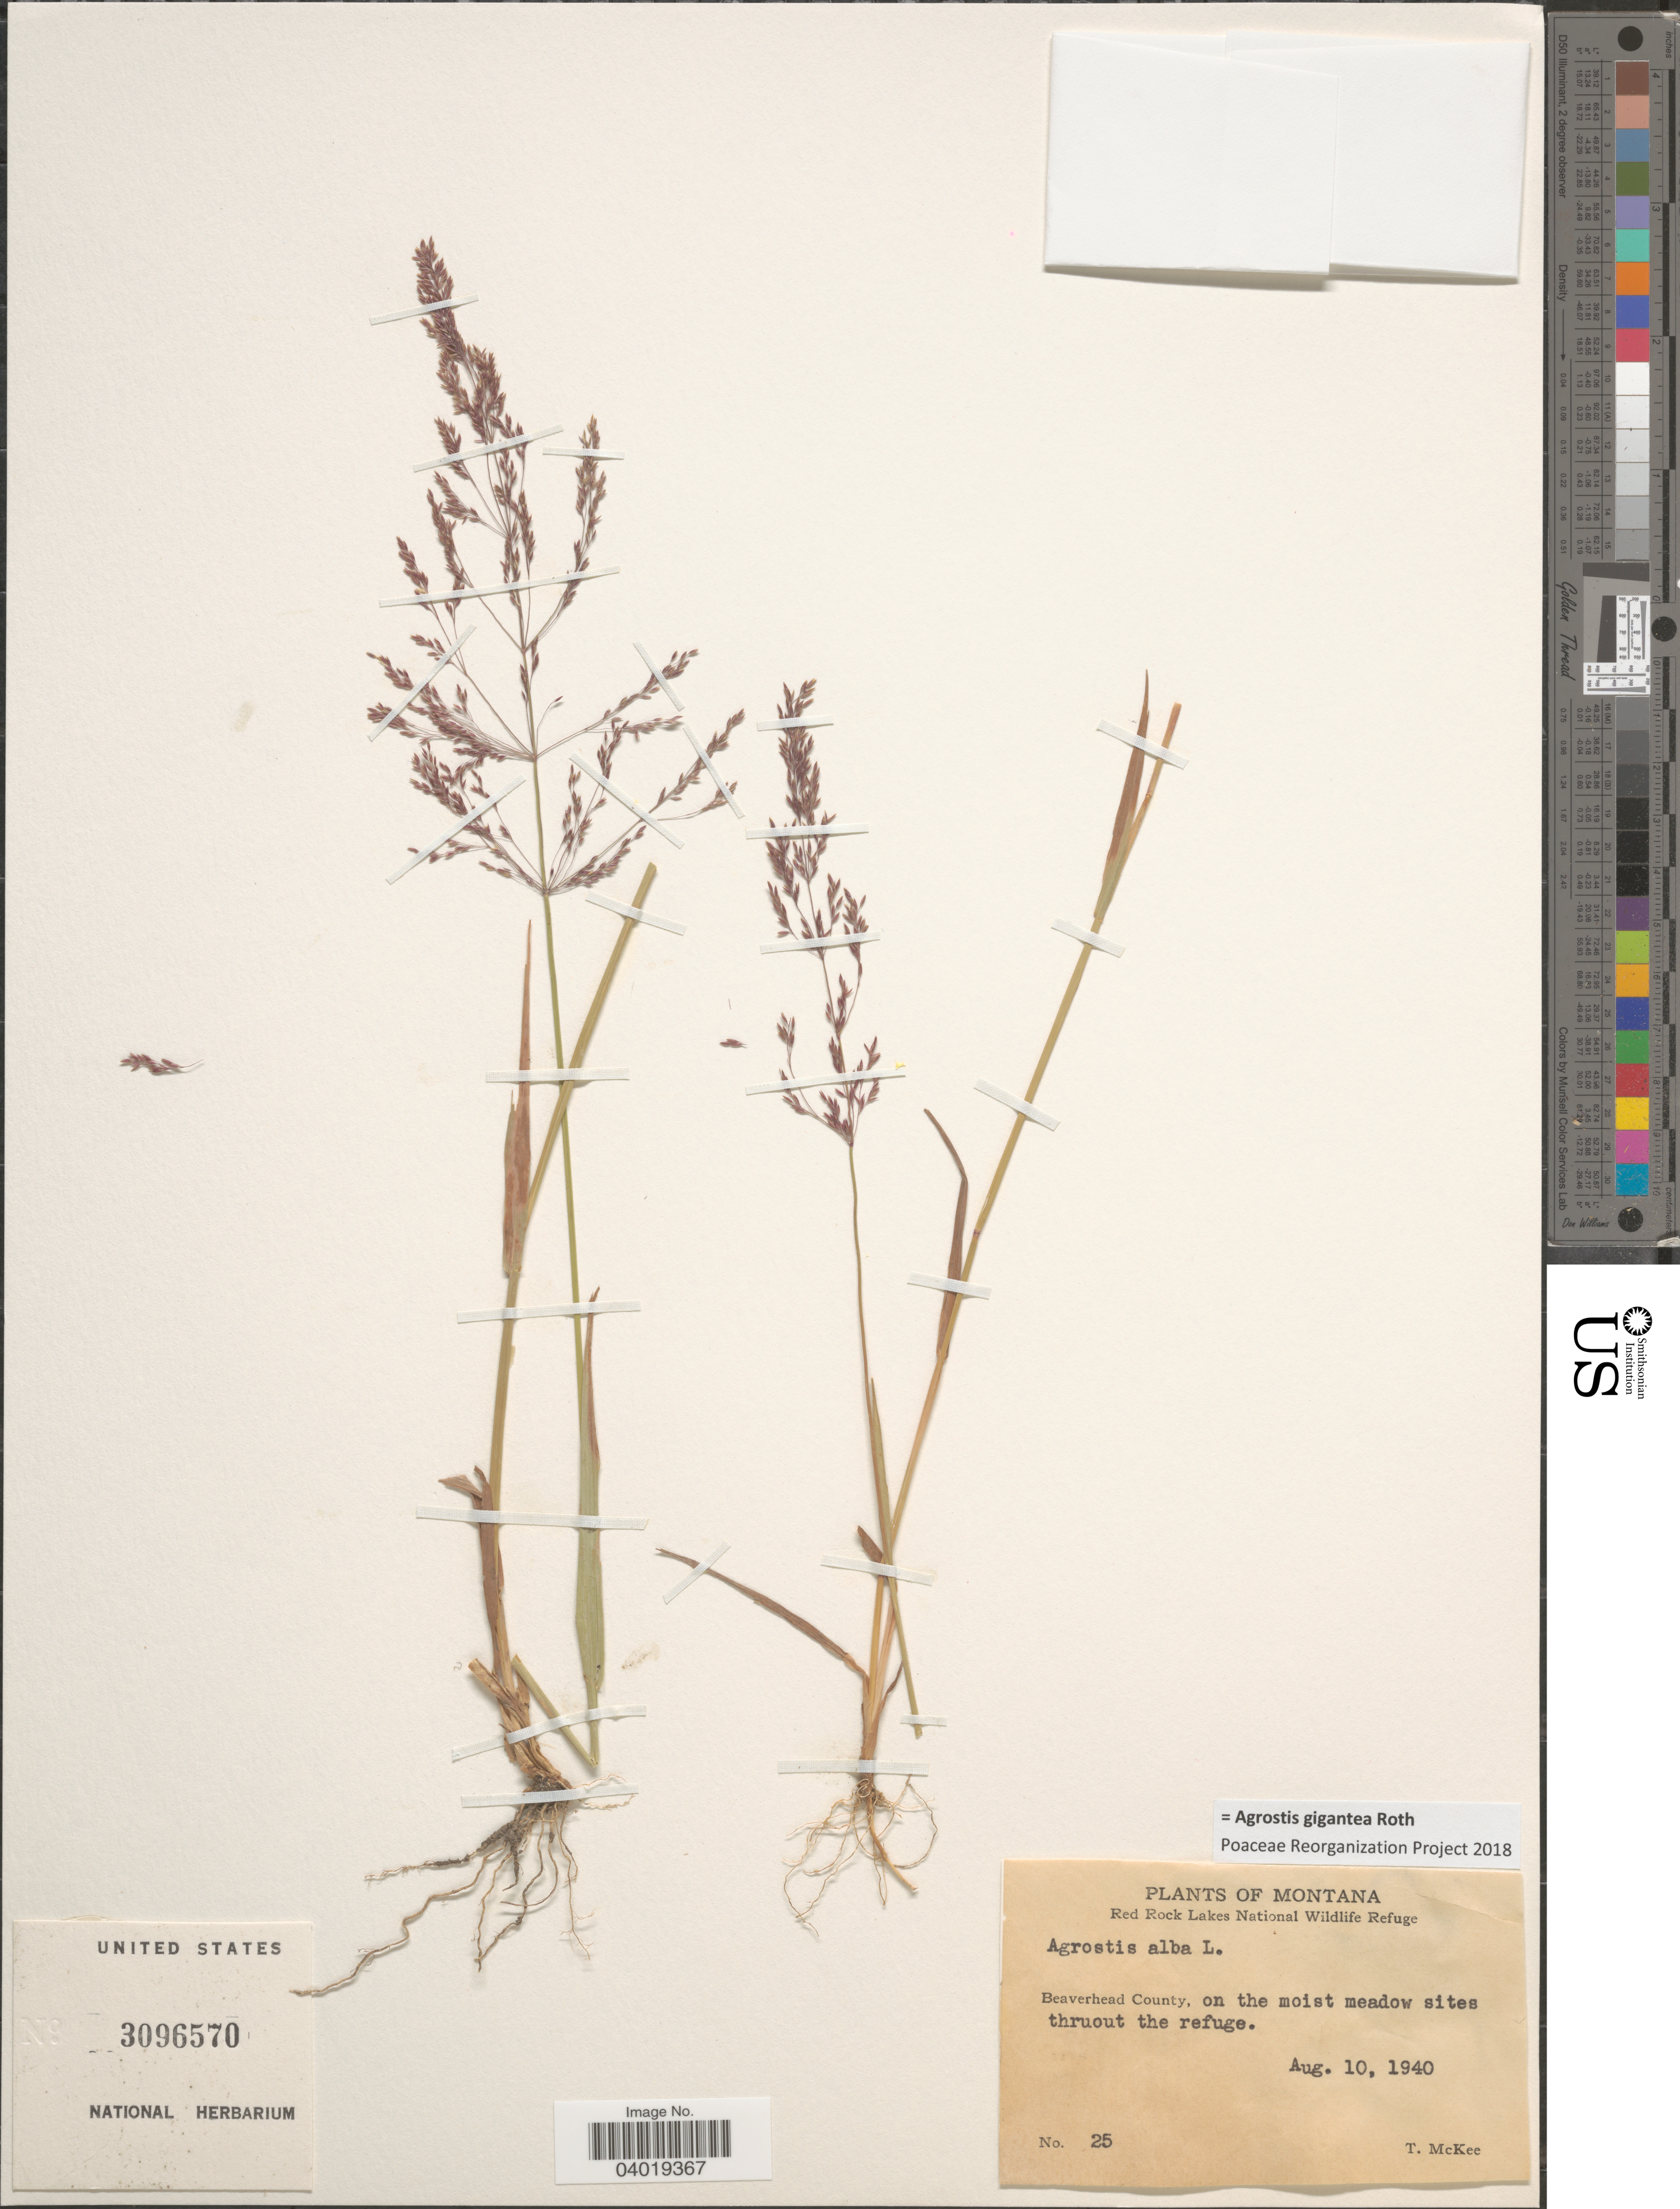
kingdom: Plantae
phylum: Tracheophyta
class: Liliopsida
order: Poales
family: Poaceae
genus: Agrostis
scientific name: Agrostis gigantea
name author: Roth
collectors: T. McKee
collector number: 25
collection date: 1940-08-10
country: United States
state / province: Montana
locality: Red Rock Lakes National Wildlife Refuge. Beaverhead County, on the moist meadow sites thruout the refuge.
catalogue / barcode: US 3096570